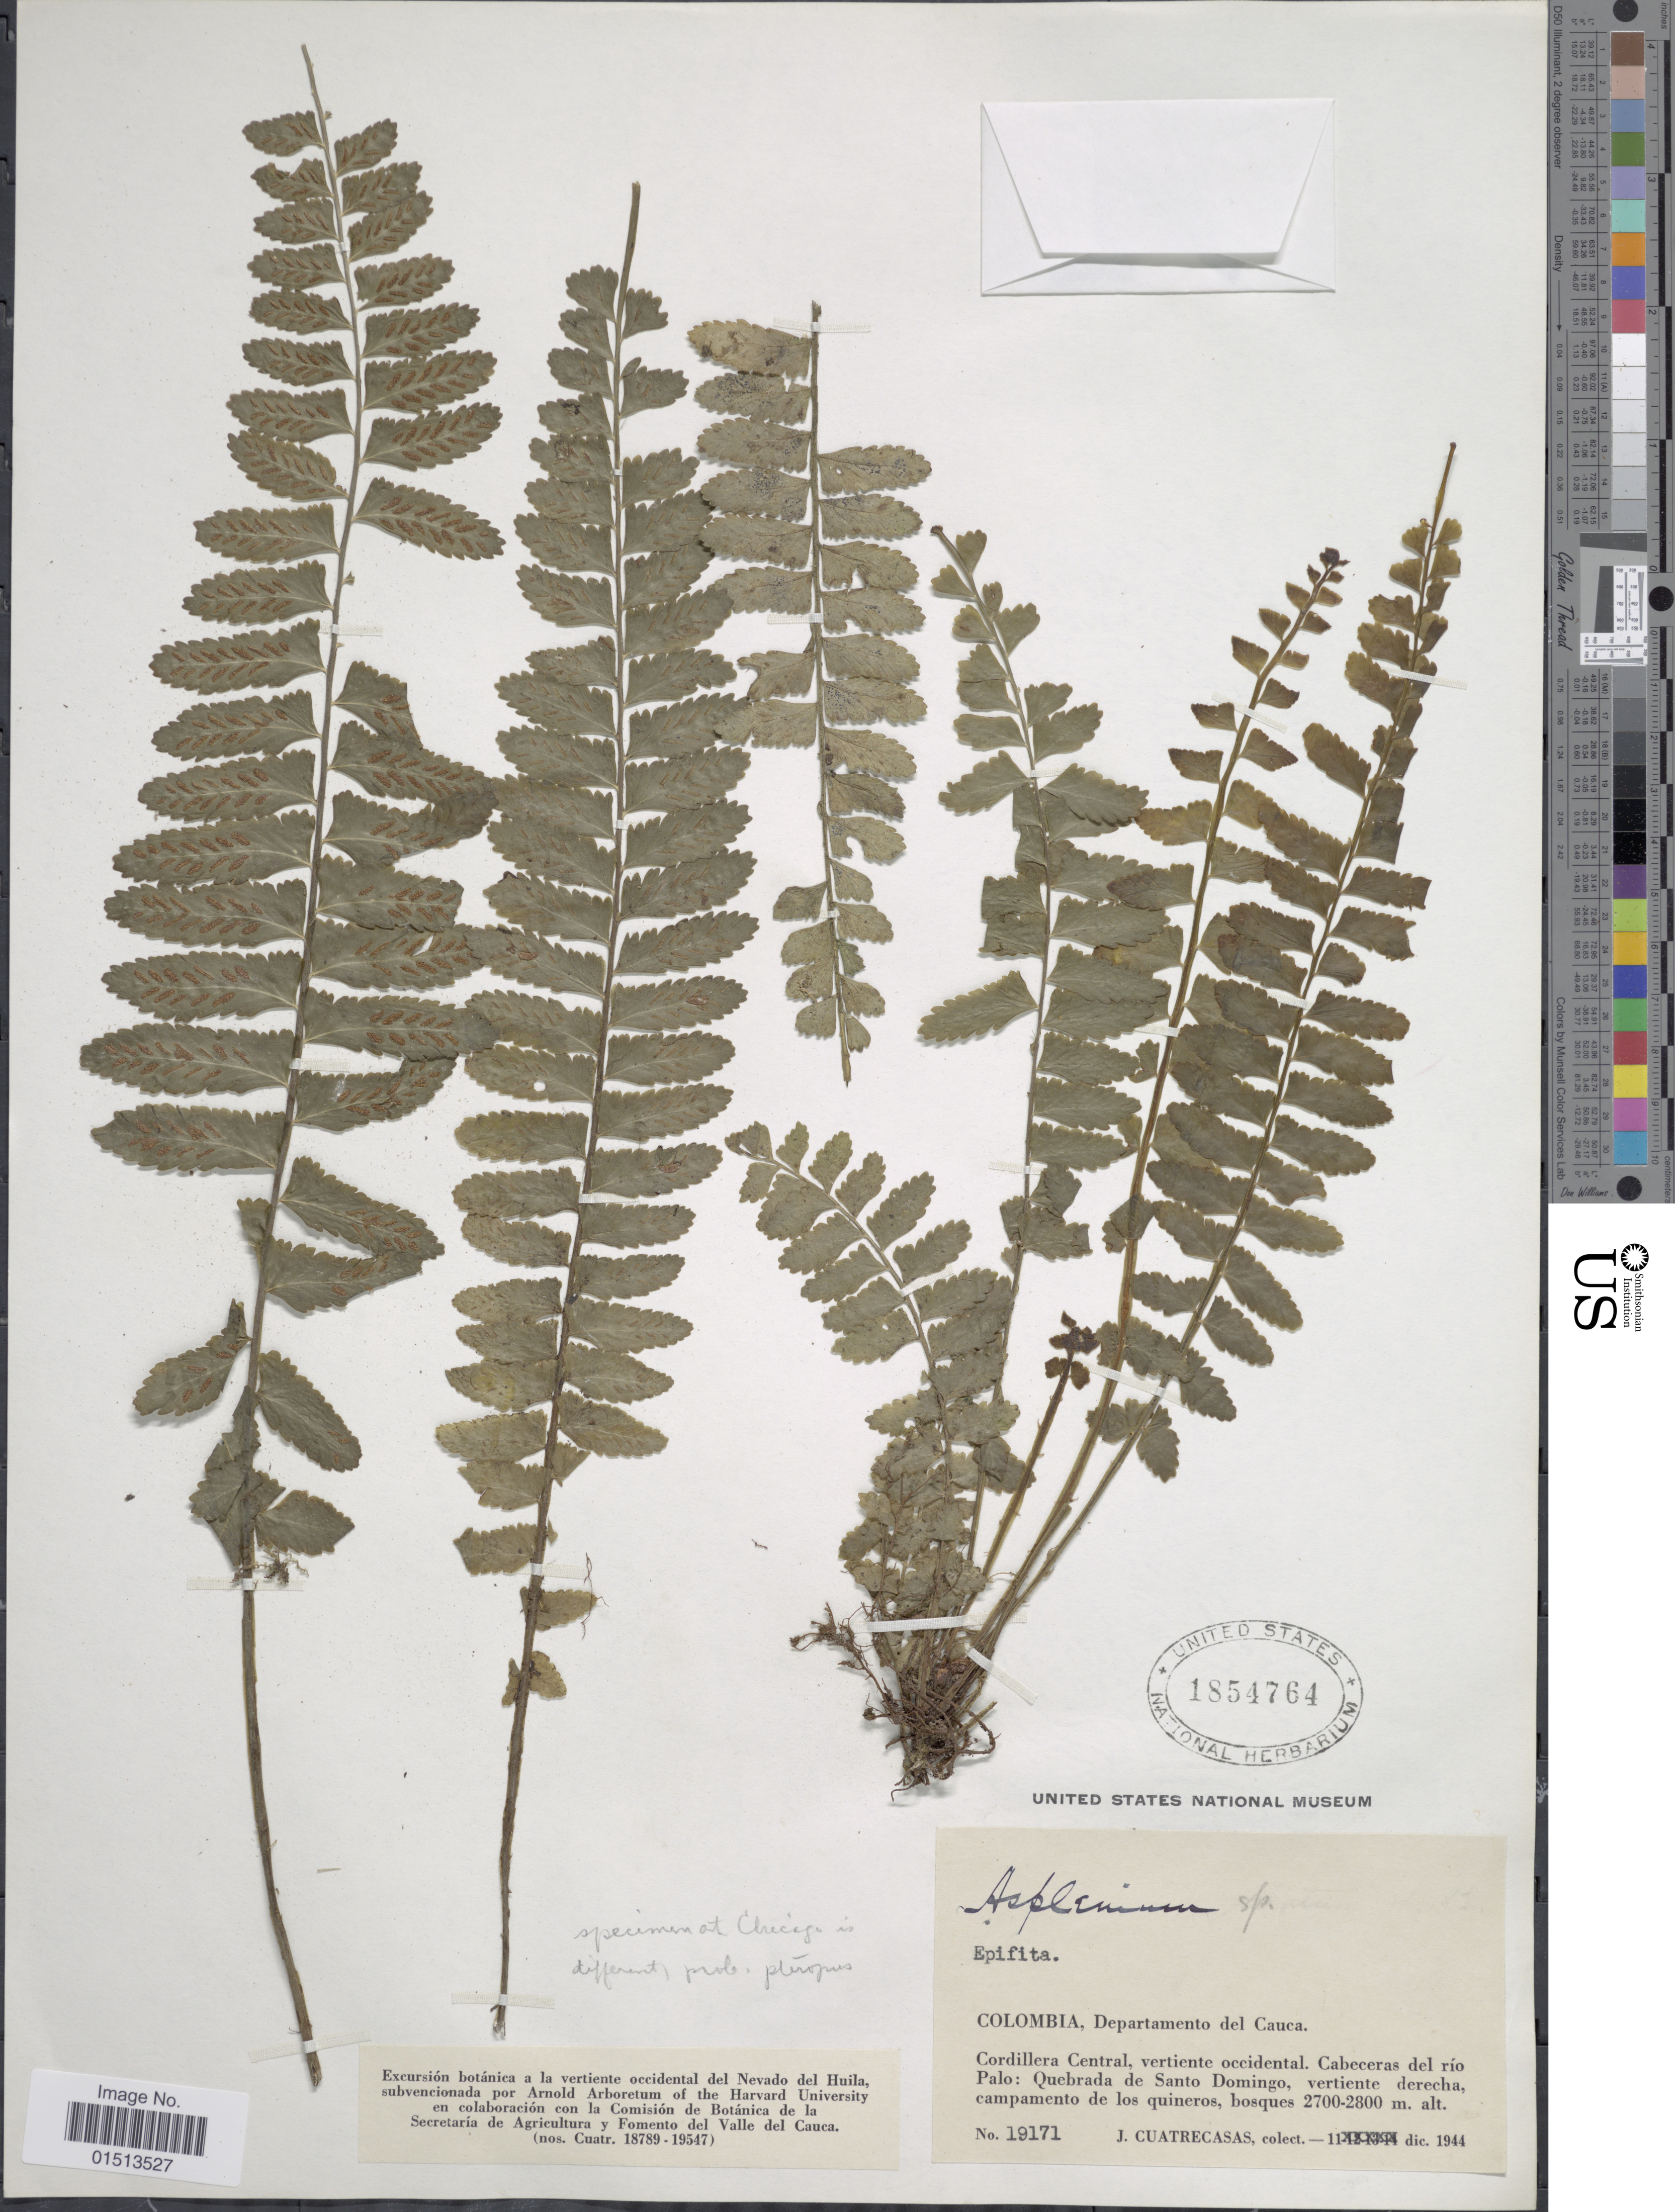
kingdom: Plantae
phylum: Tracheophyta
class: Polypodiopsida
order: Polypodiales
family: Aspleniaceae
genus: Asplenium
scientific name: Asplenium sp.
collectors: J. Cuatrecasas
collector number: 19171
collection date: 1944-12-11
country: Colombia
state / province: Cauca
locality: Cordillera Central, vertiente occidental, cabeceras del rio Palo: Quebrada de Santo Domingo, vertiente derecha campamento de los quineros.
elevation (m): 823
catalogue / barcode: US 1854764